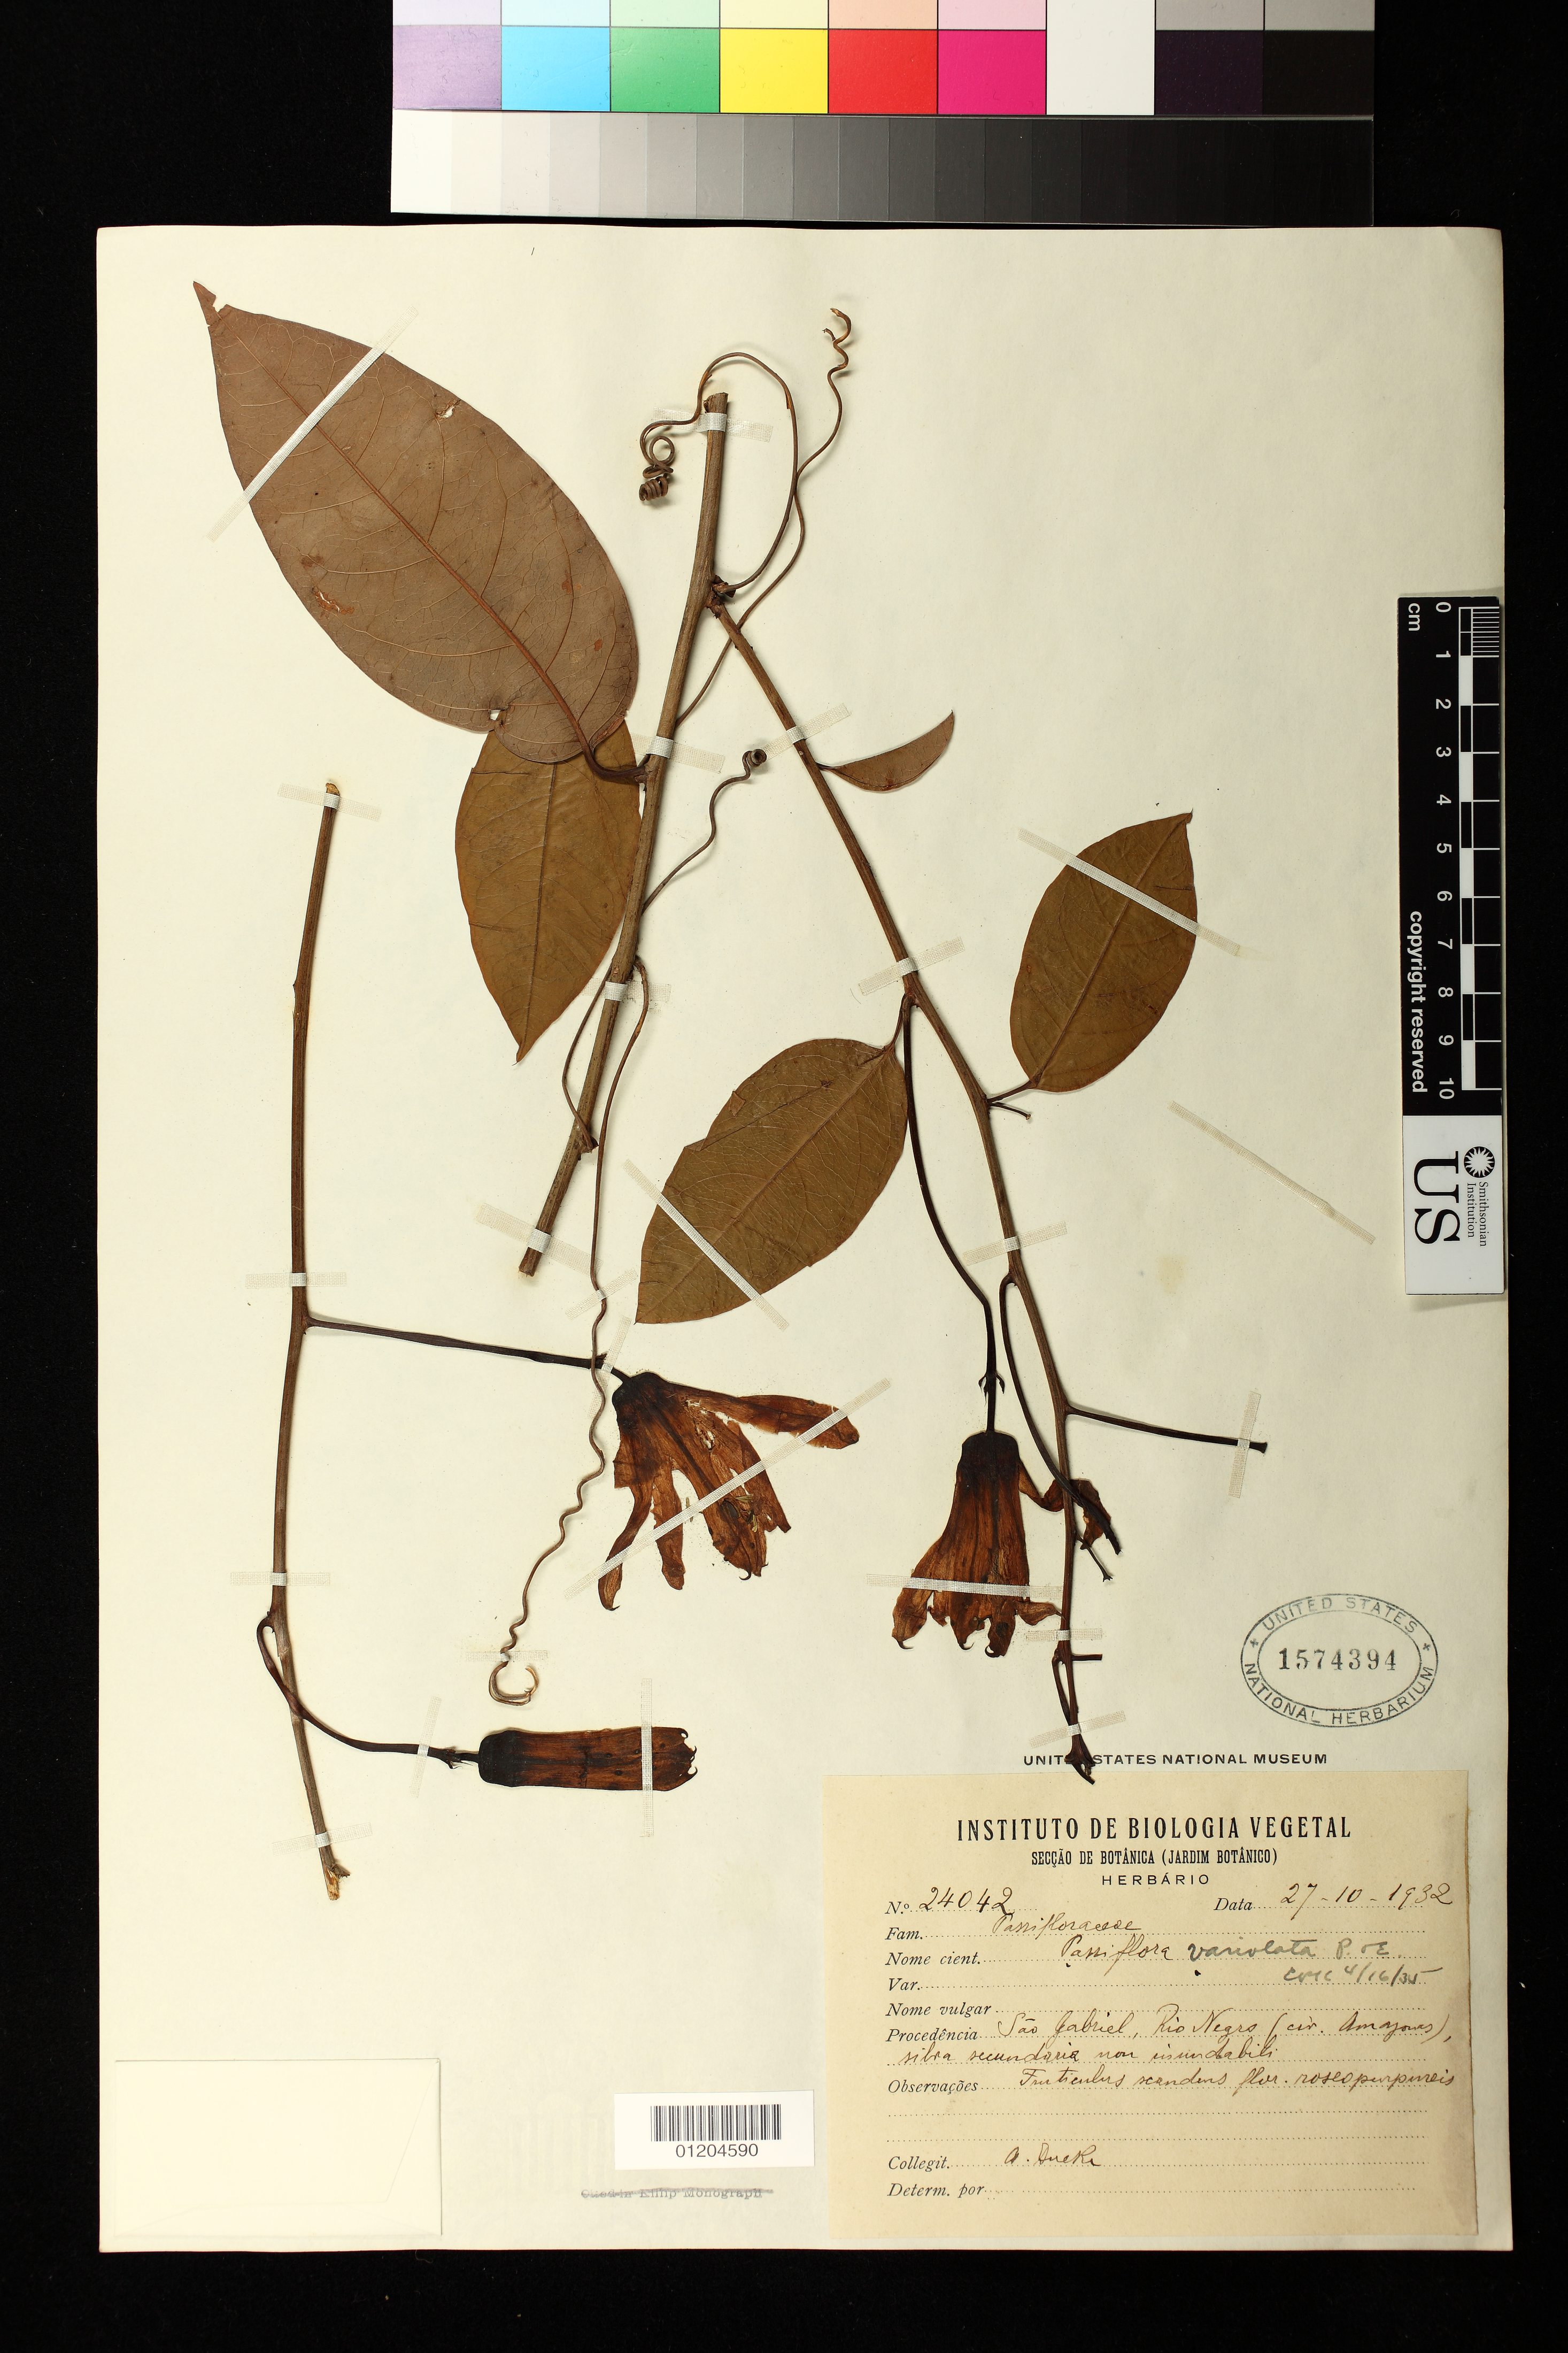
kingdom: Plantae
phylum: Tracheophyta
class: Magnoliopsida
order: Malpighiales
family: Passifloraceae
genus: Passiflora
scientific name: Passiflora variolata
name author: Poepp. & Endl.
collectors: A. Ducke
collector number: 24042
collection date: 1932-10-27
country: Brazil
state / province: Amazonas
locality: Sao Gabriel, Rio Negro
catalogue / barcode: US 1574394